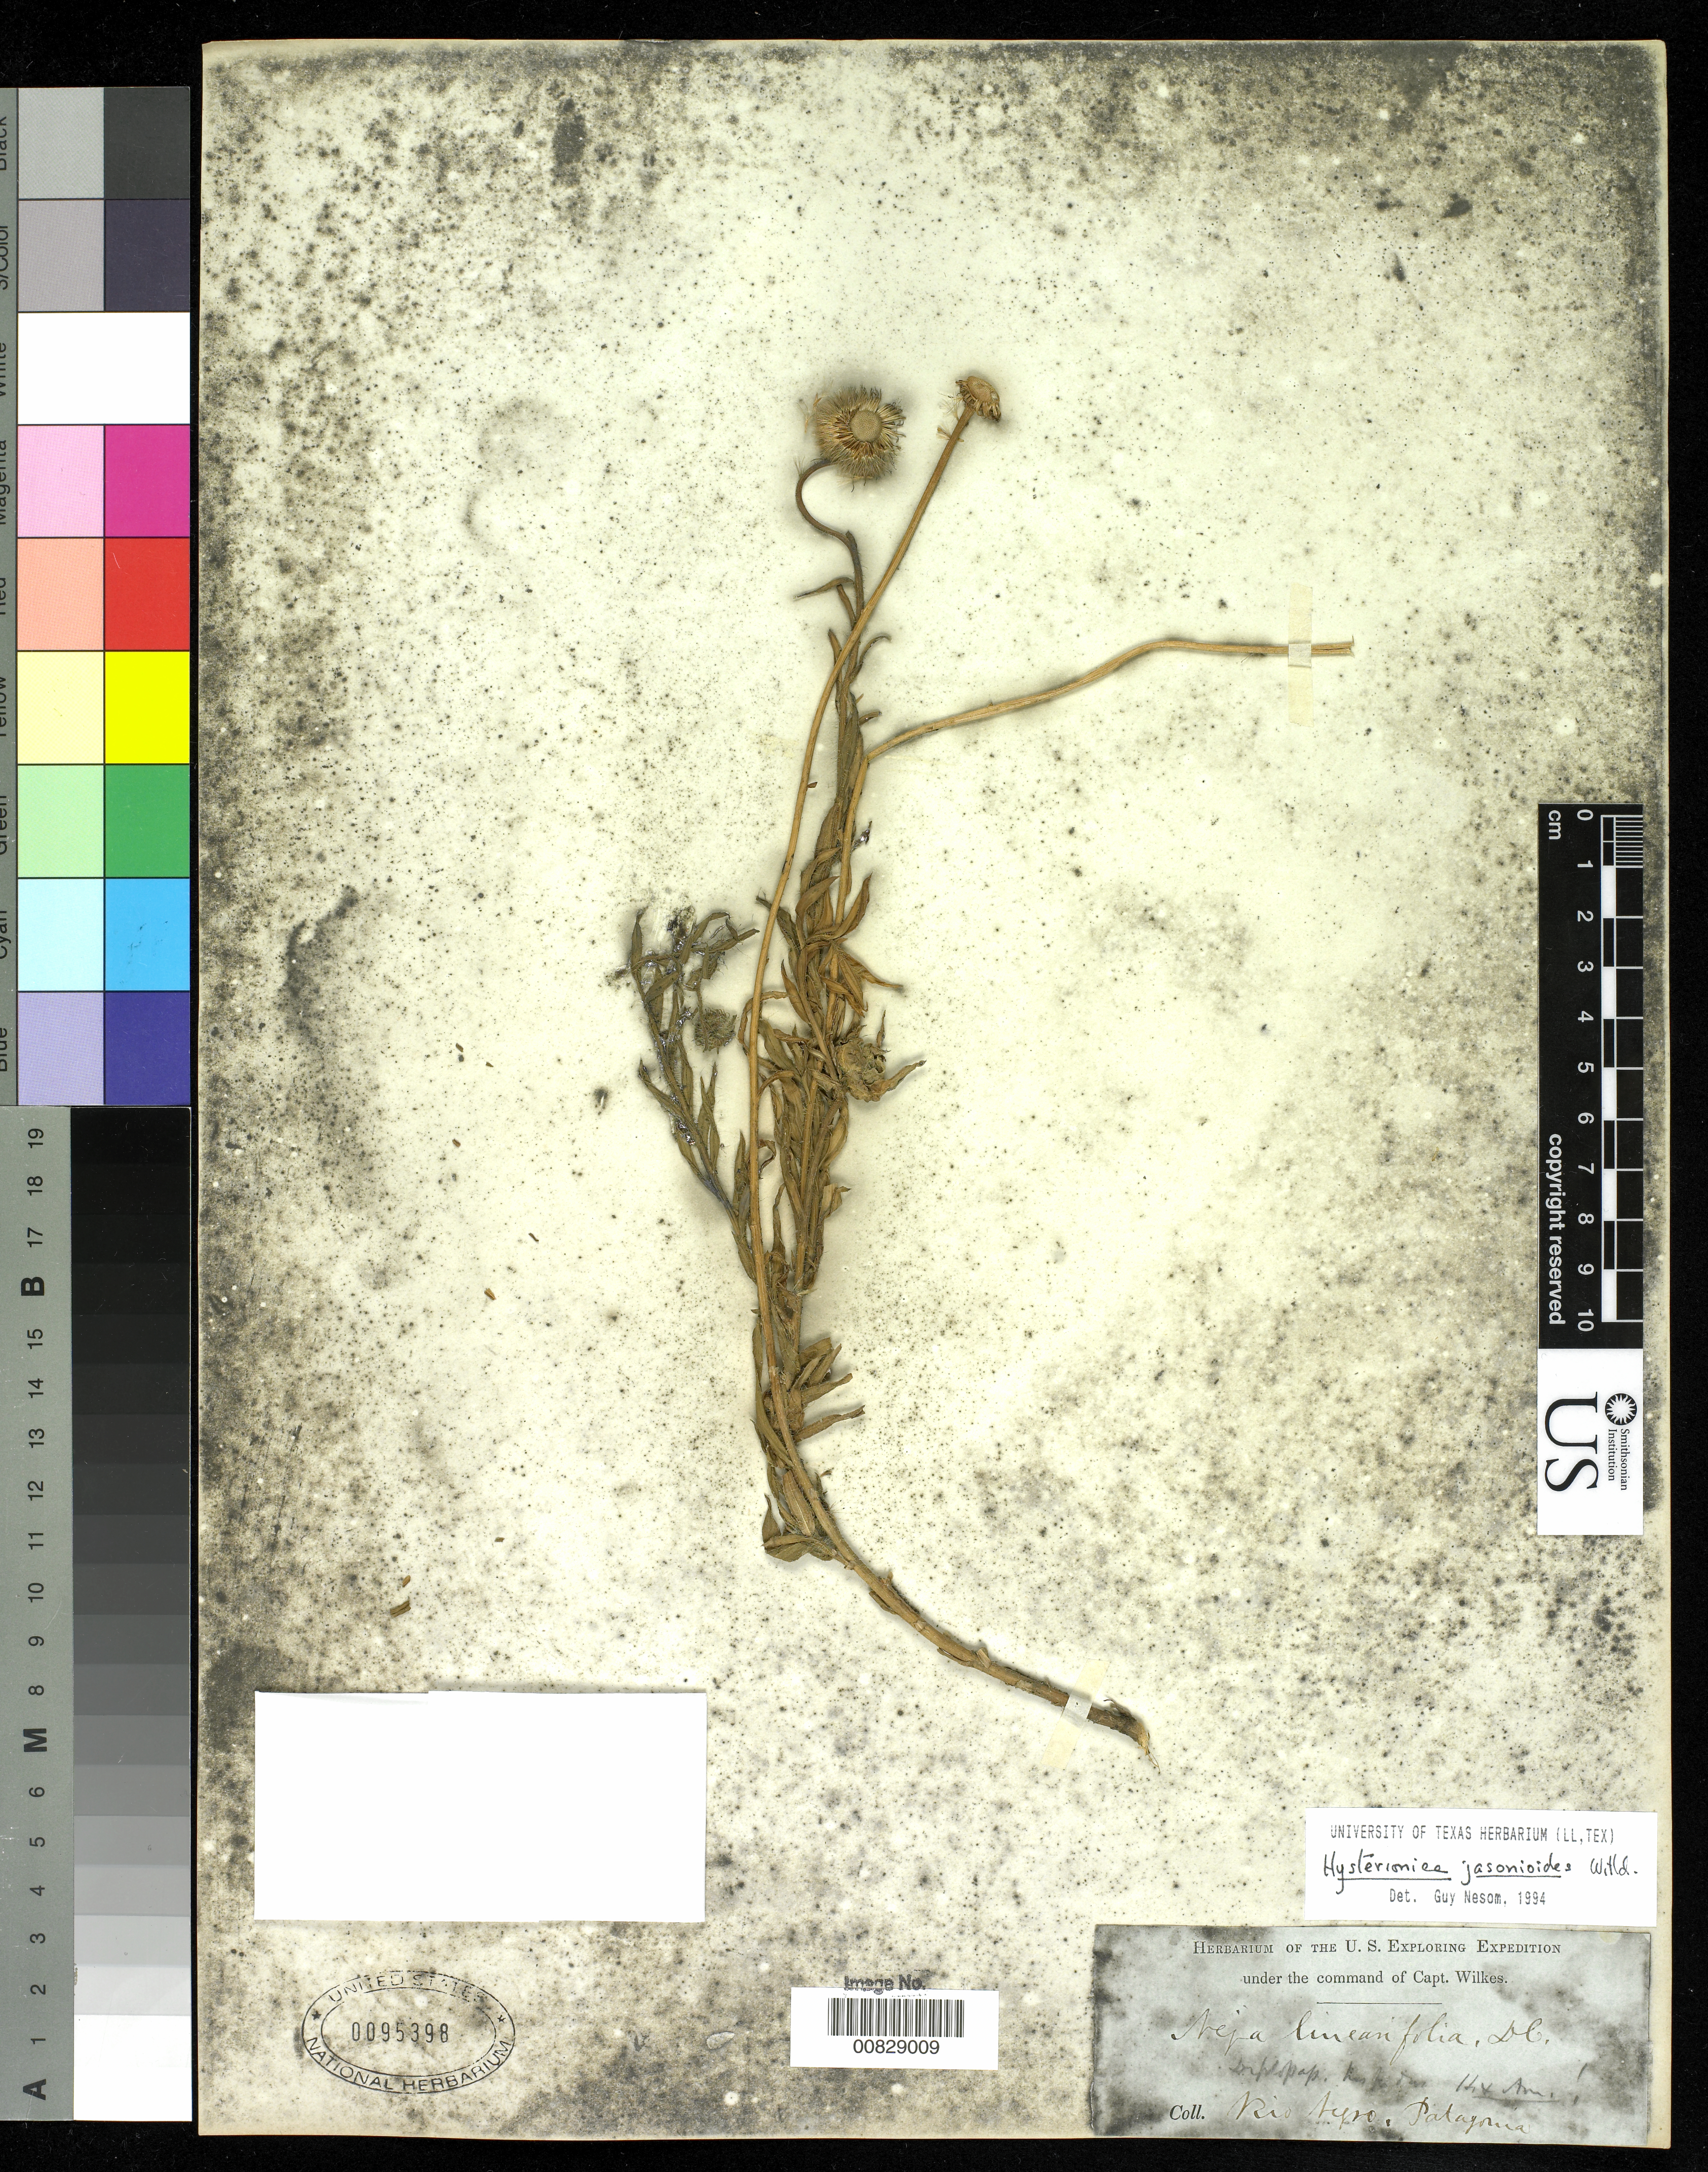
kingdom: Plantae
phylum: Tracheophyta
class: Magnoliopsida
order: Asterales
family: Asteraceae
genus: Hysterionica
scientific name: Hysterionica jasionoides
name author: Willd.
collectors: Wilkes Explor. Exped.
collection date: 1838/1842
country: Argentina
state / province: Rio Negro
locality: Rio Negro, Patagonia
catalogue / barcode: US 95398